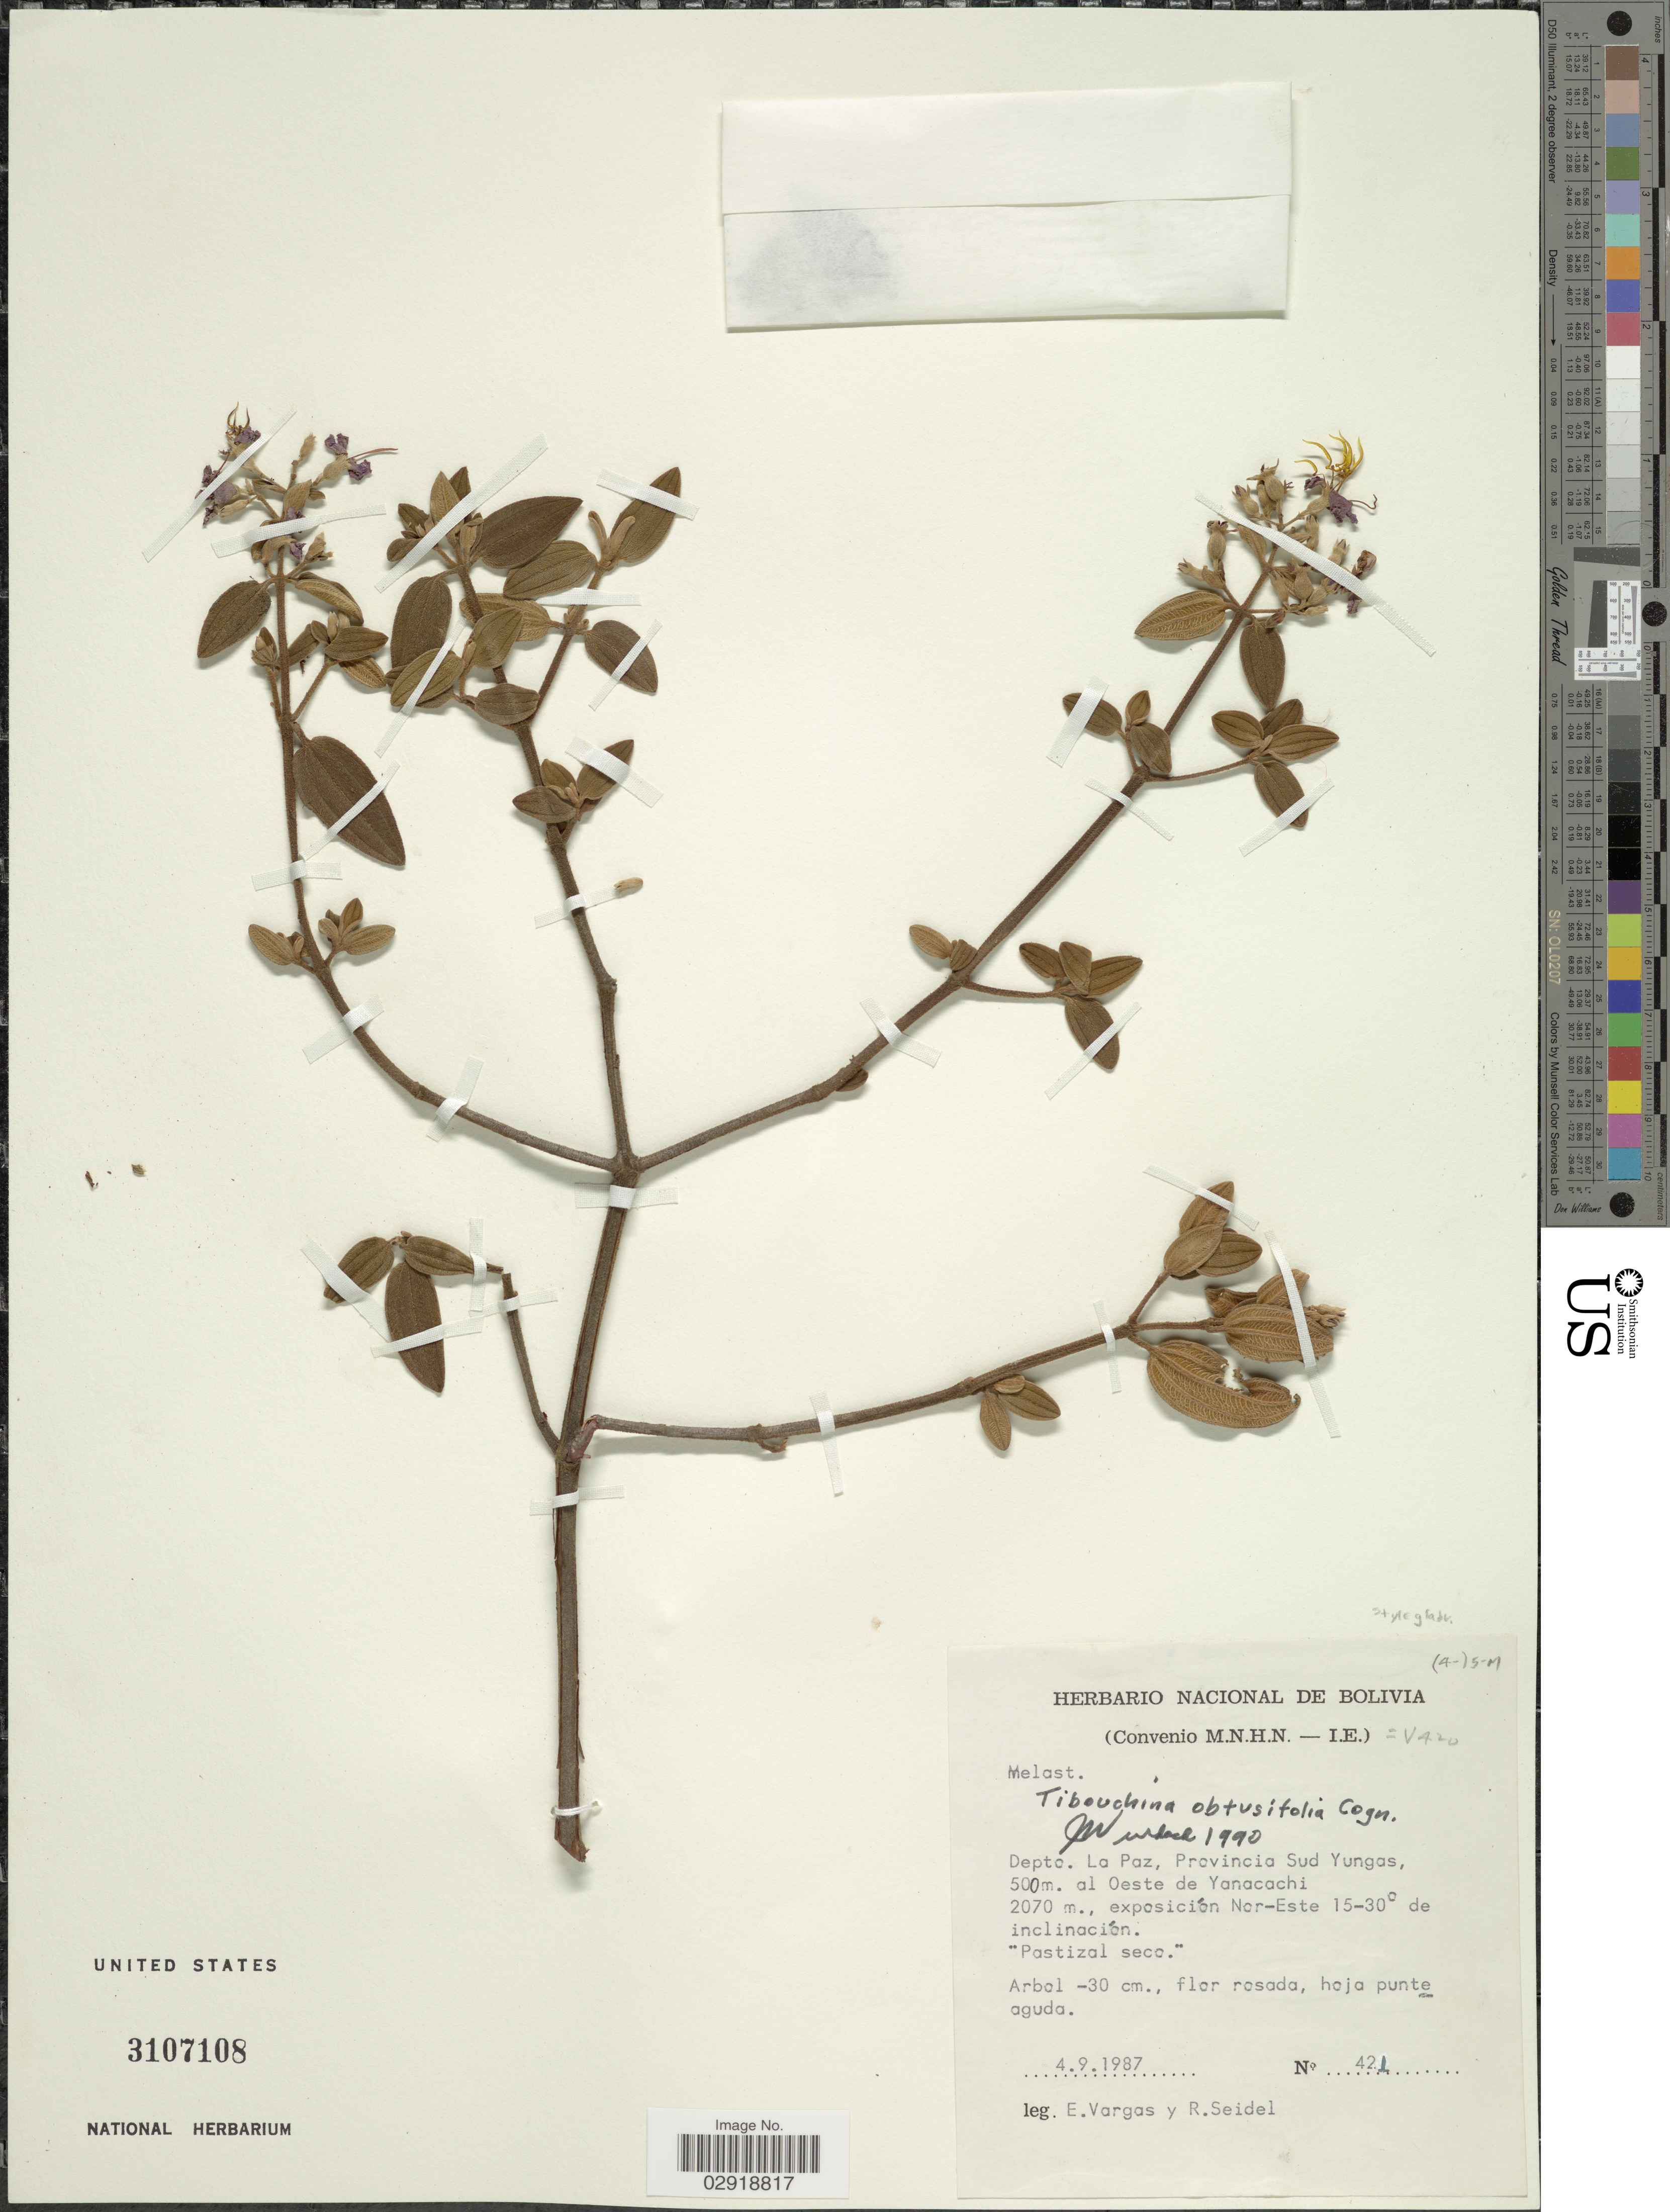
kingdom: Plantae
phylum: Tracheophyta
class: Magnoliopsida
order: Myrtales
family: Melastomataceae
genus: Chaetogastra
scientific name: Chaetogastra obtusifolia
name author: (Cogn.) P.J.F. Guim. & Michelang.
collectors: E. Vargas & R. Seidel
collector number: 421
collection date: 1987-09-04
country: Bolivia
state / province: La Paz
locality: Depto. La Paz, Provincia Sud Yungas, 500m. al Oeste de Yanacachi. Exposición Nor-Este 15-30° de inclinación.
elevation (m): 2070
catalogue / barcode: US 3107108